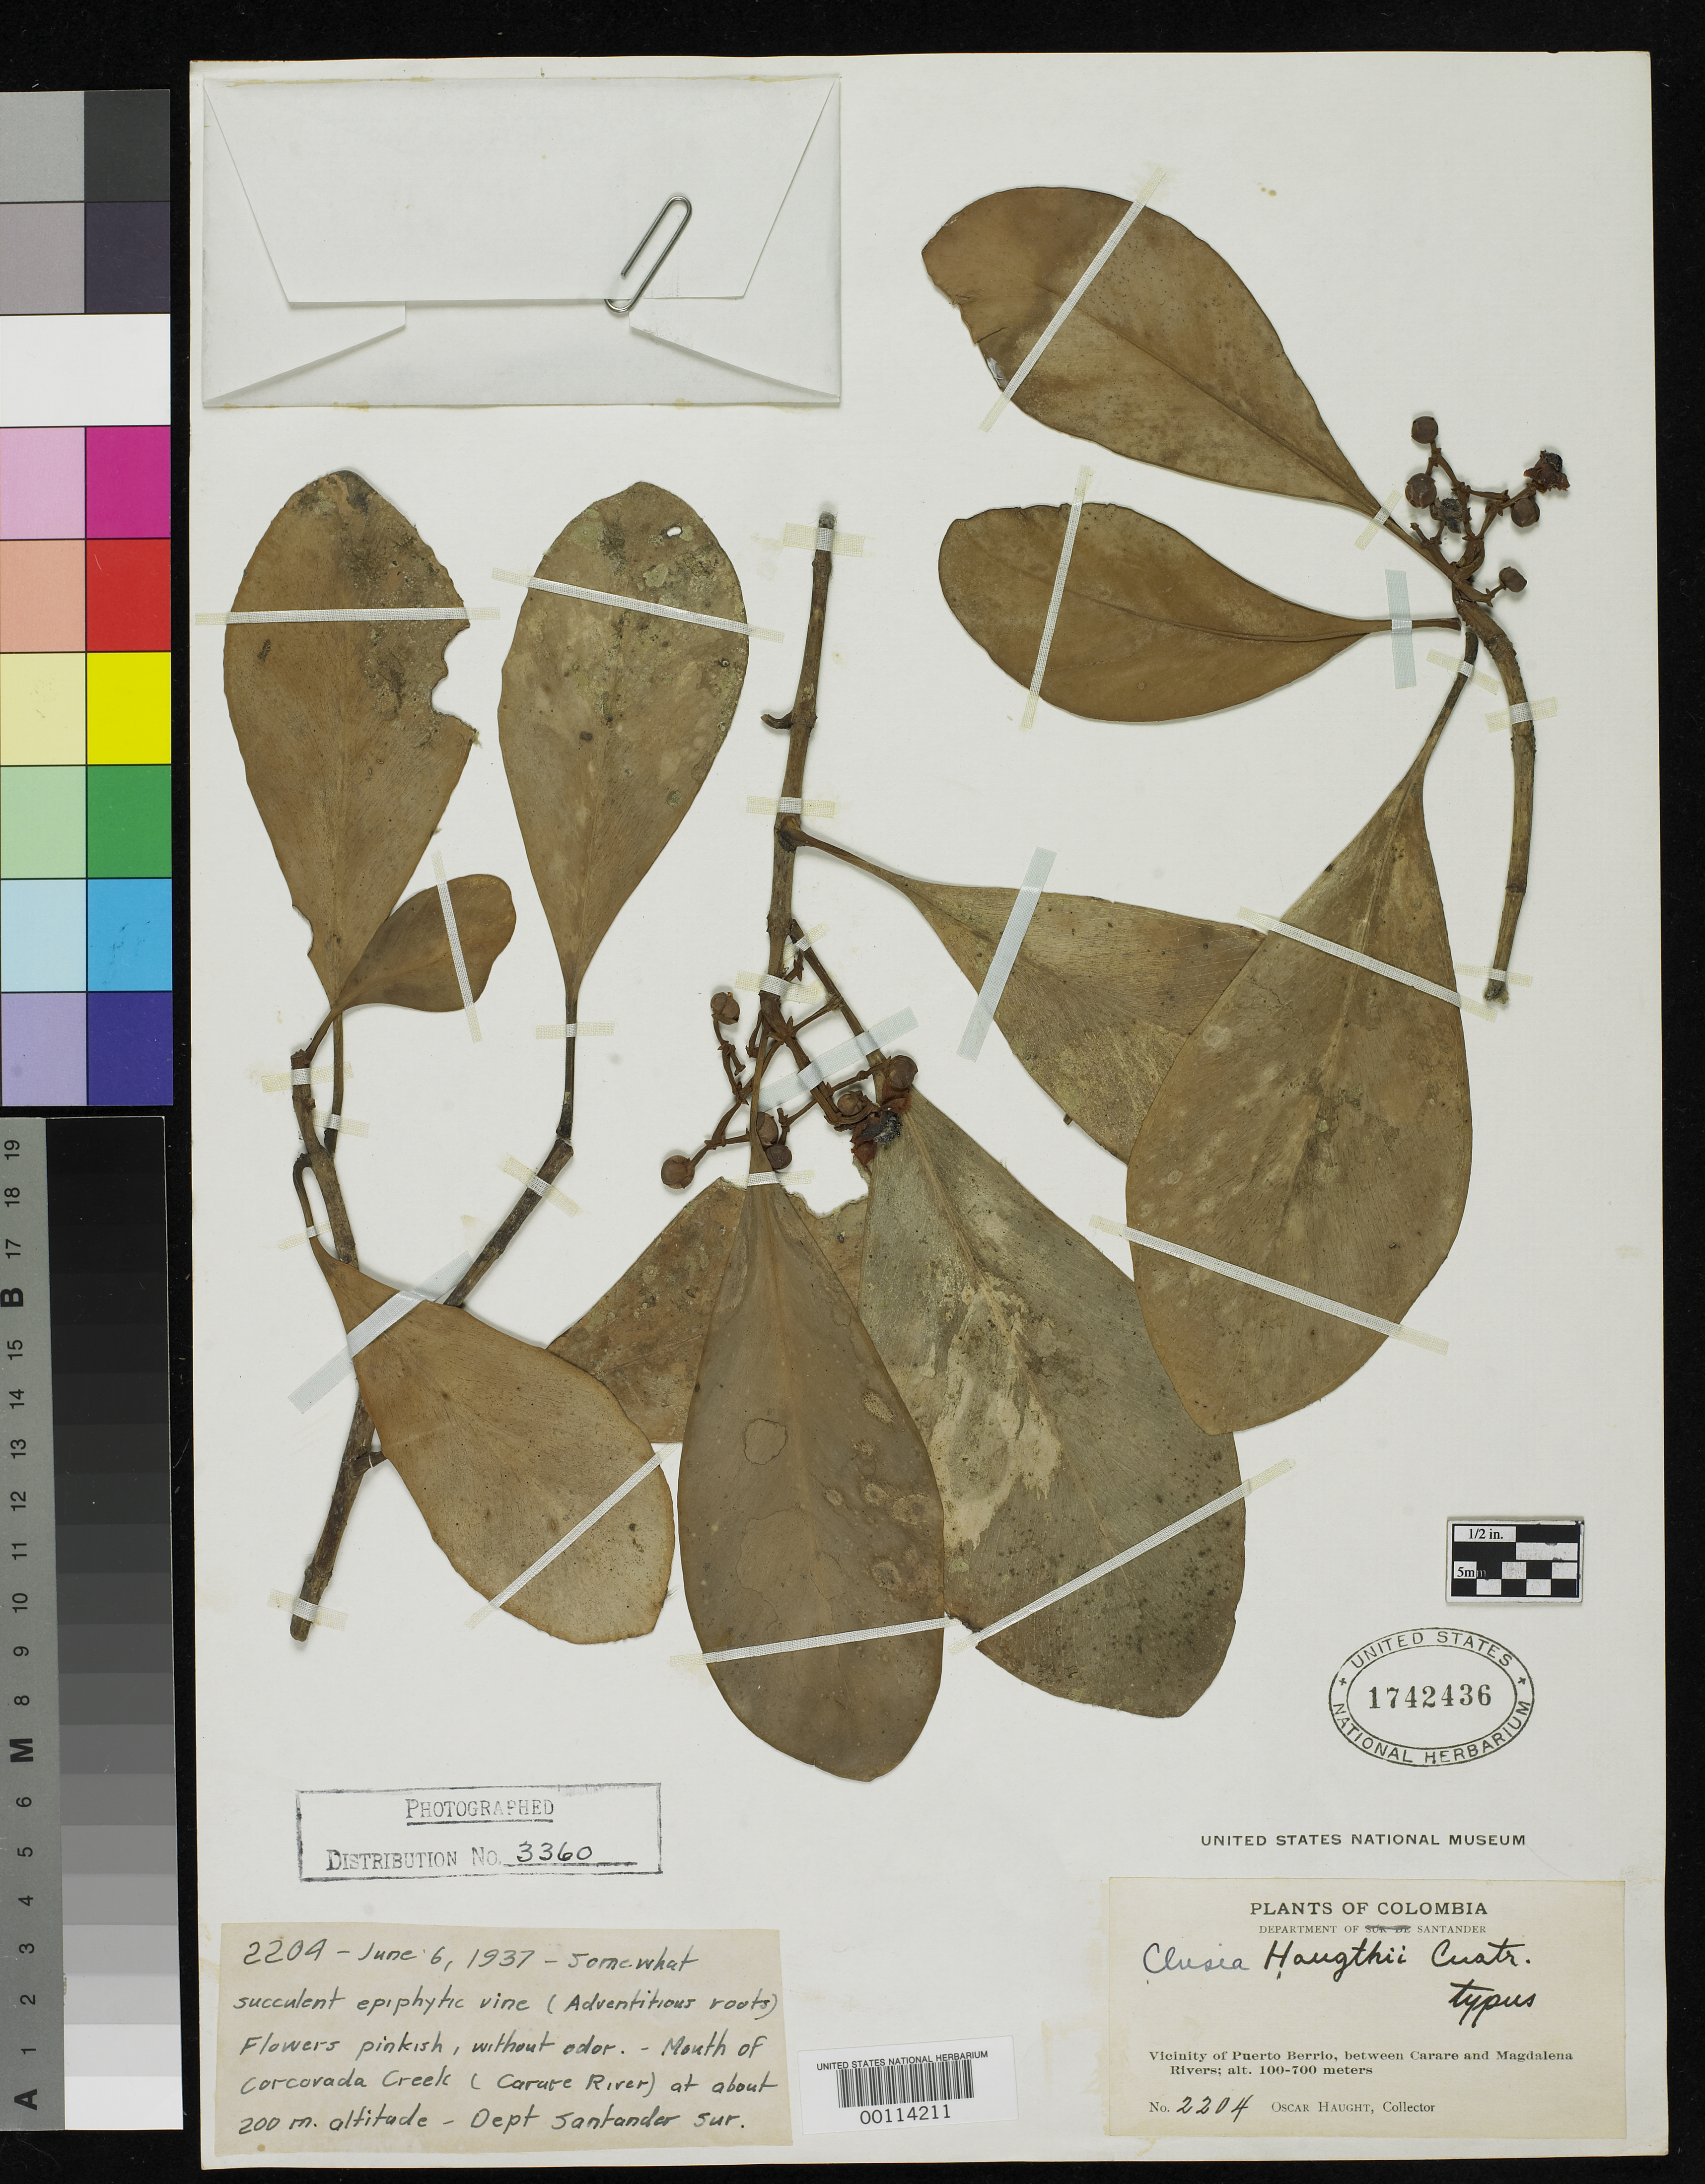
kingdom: Plantae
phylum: Tracheophyta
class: Magnoliopsida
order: Malpighiales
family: Clusiaceae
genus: Clusia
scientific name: Clusia haughtii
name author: Cuatrec.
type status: Holotype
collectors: O. L. Haught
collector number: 2204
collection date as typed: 06 Jun 1937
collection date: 1937-06-06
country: Colombia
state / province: Santander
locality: Vicinity of Puerto Berrio, between Carare & Magdalena Rivers, mouth of Corcorada Creek.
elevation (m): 200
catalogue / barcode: US 1742436